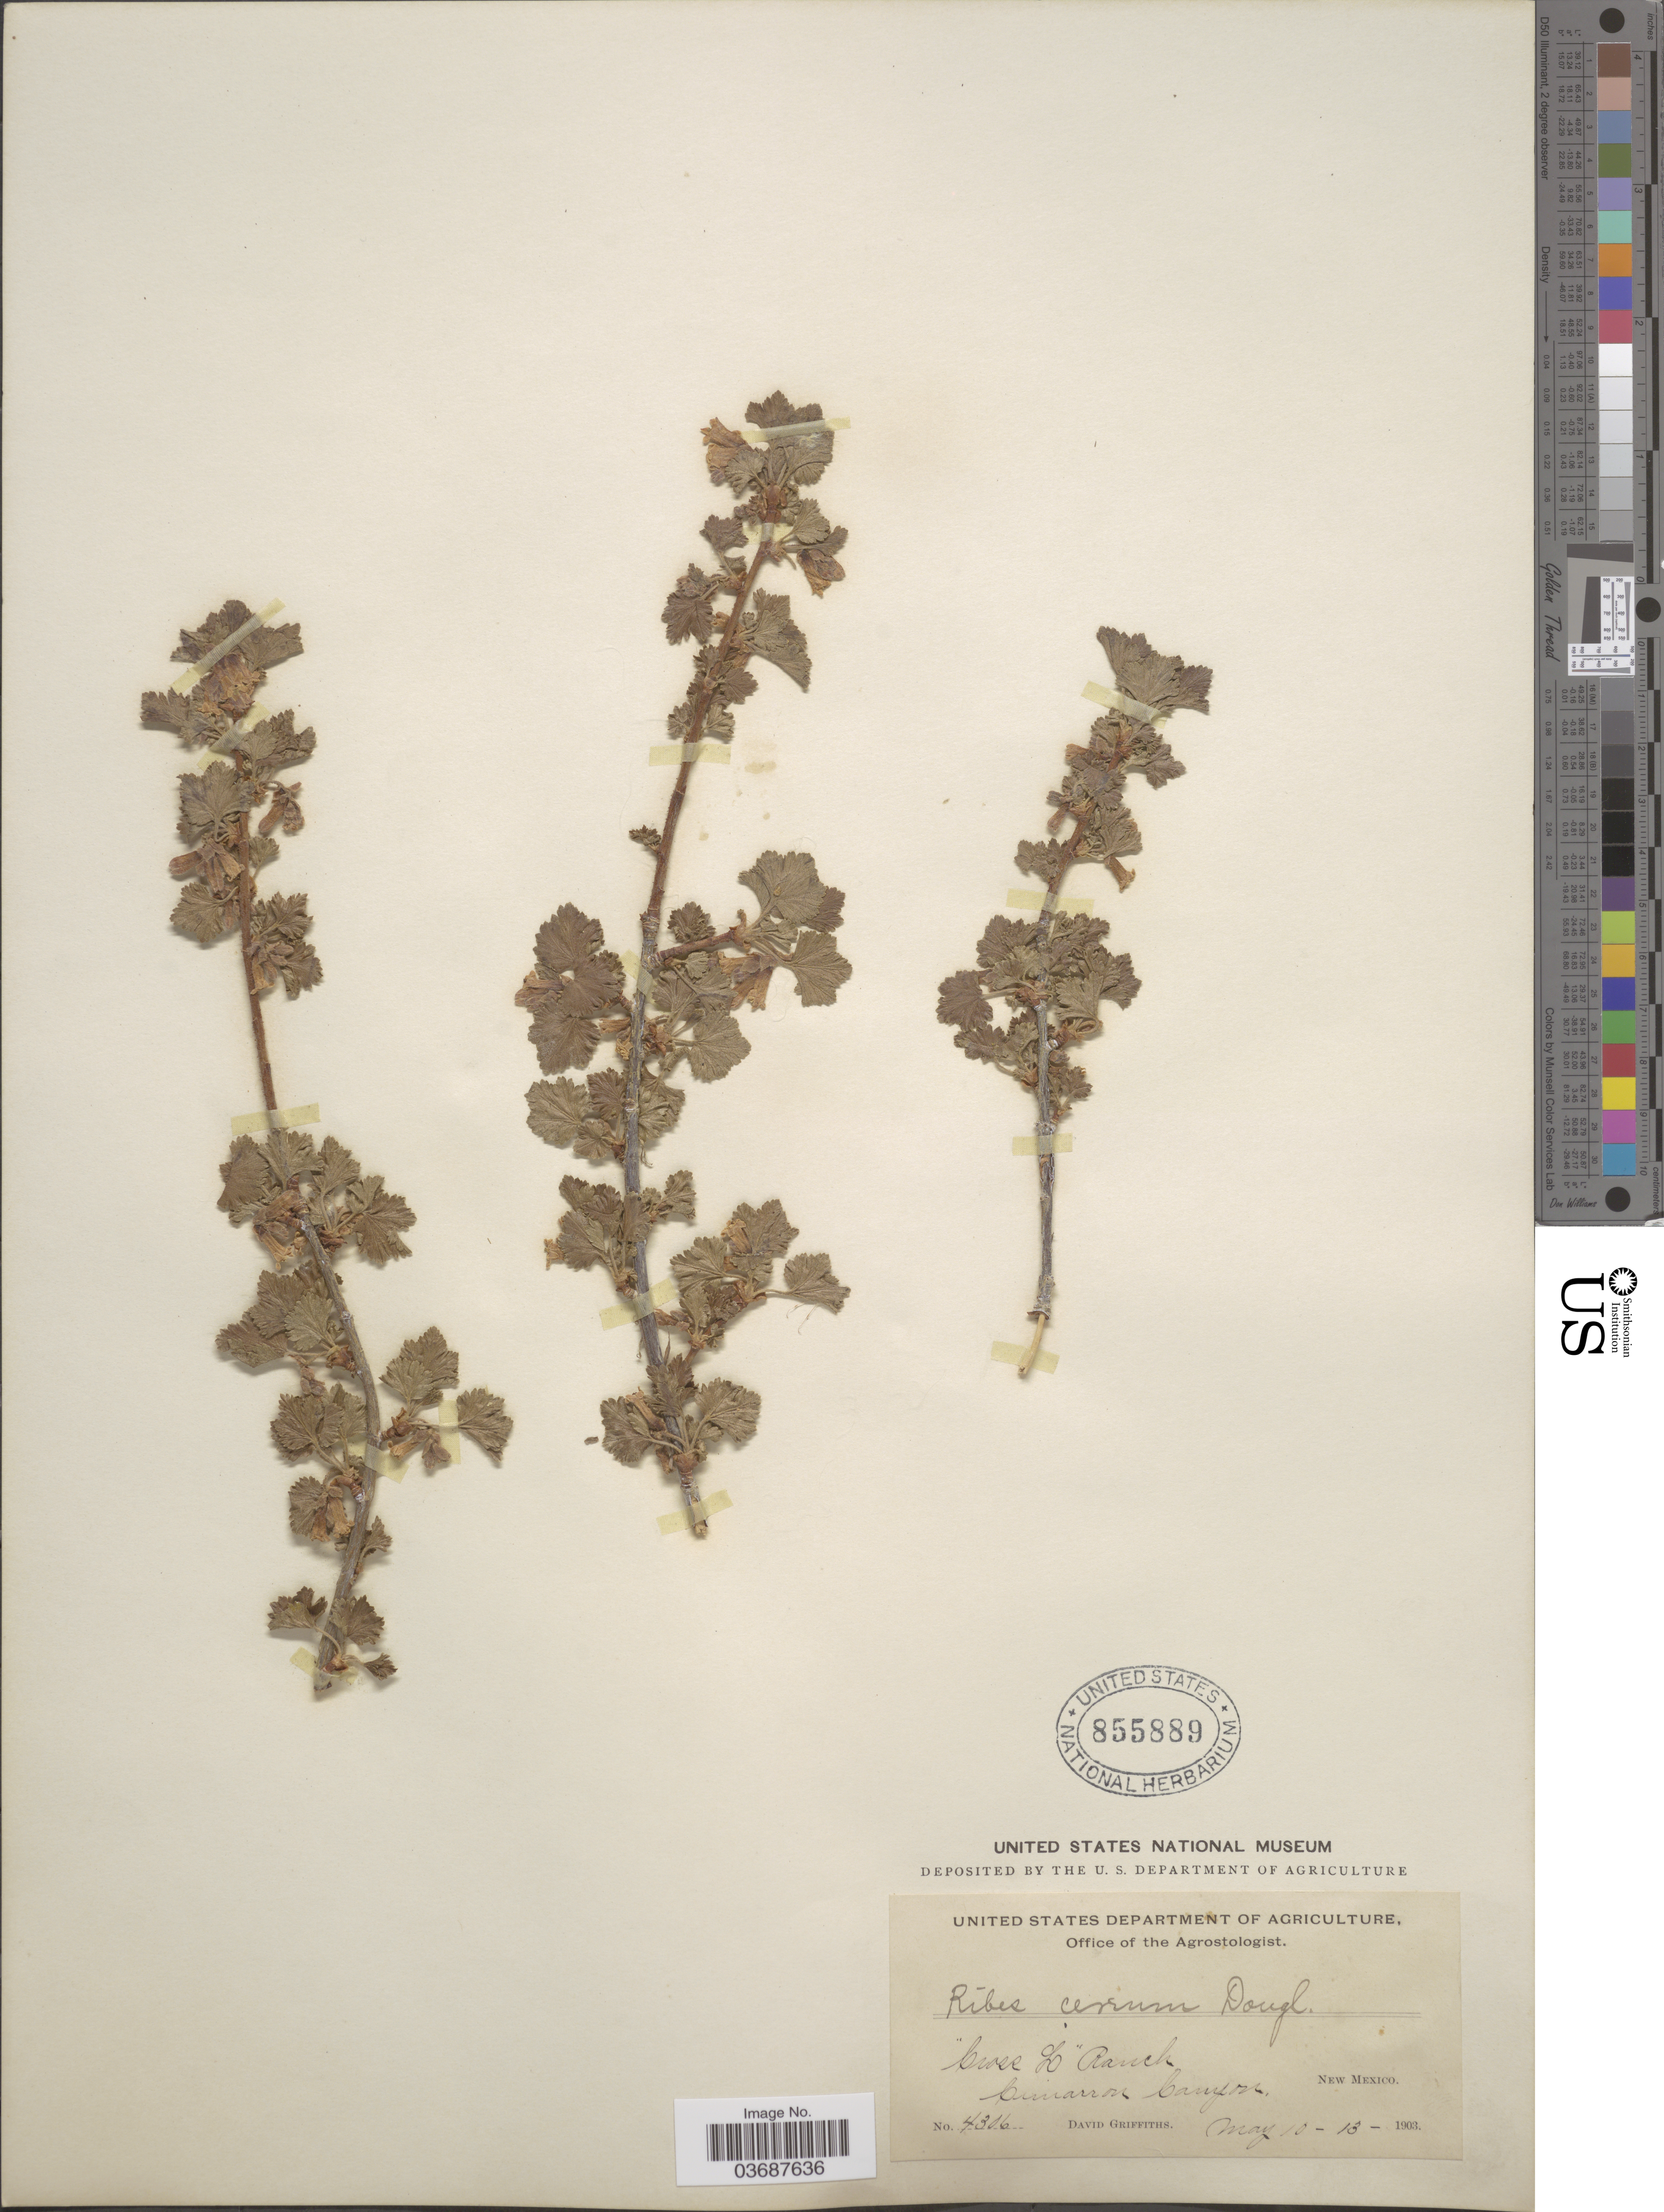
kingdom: Plantae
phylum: Tracheophyta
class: Magnoliopsida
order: Saxifragales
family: Grossulariaceae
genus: Ribes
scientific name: Ribes inebrians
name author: Lindl.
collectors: D. Griffiths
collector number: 4306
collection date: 1903-05-10/1903-05-13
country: United States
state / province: New Mexico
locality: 'Cross L' Ranch. Cimarron Canyon.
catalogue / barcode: US 855889